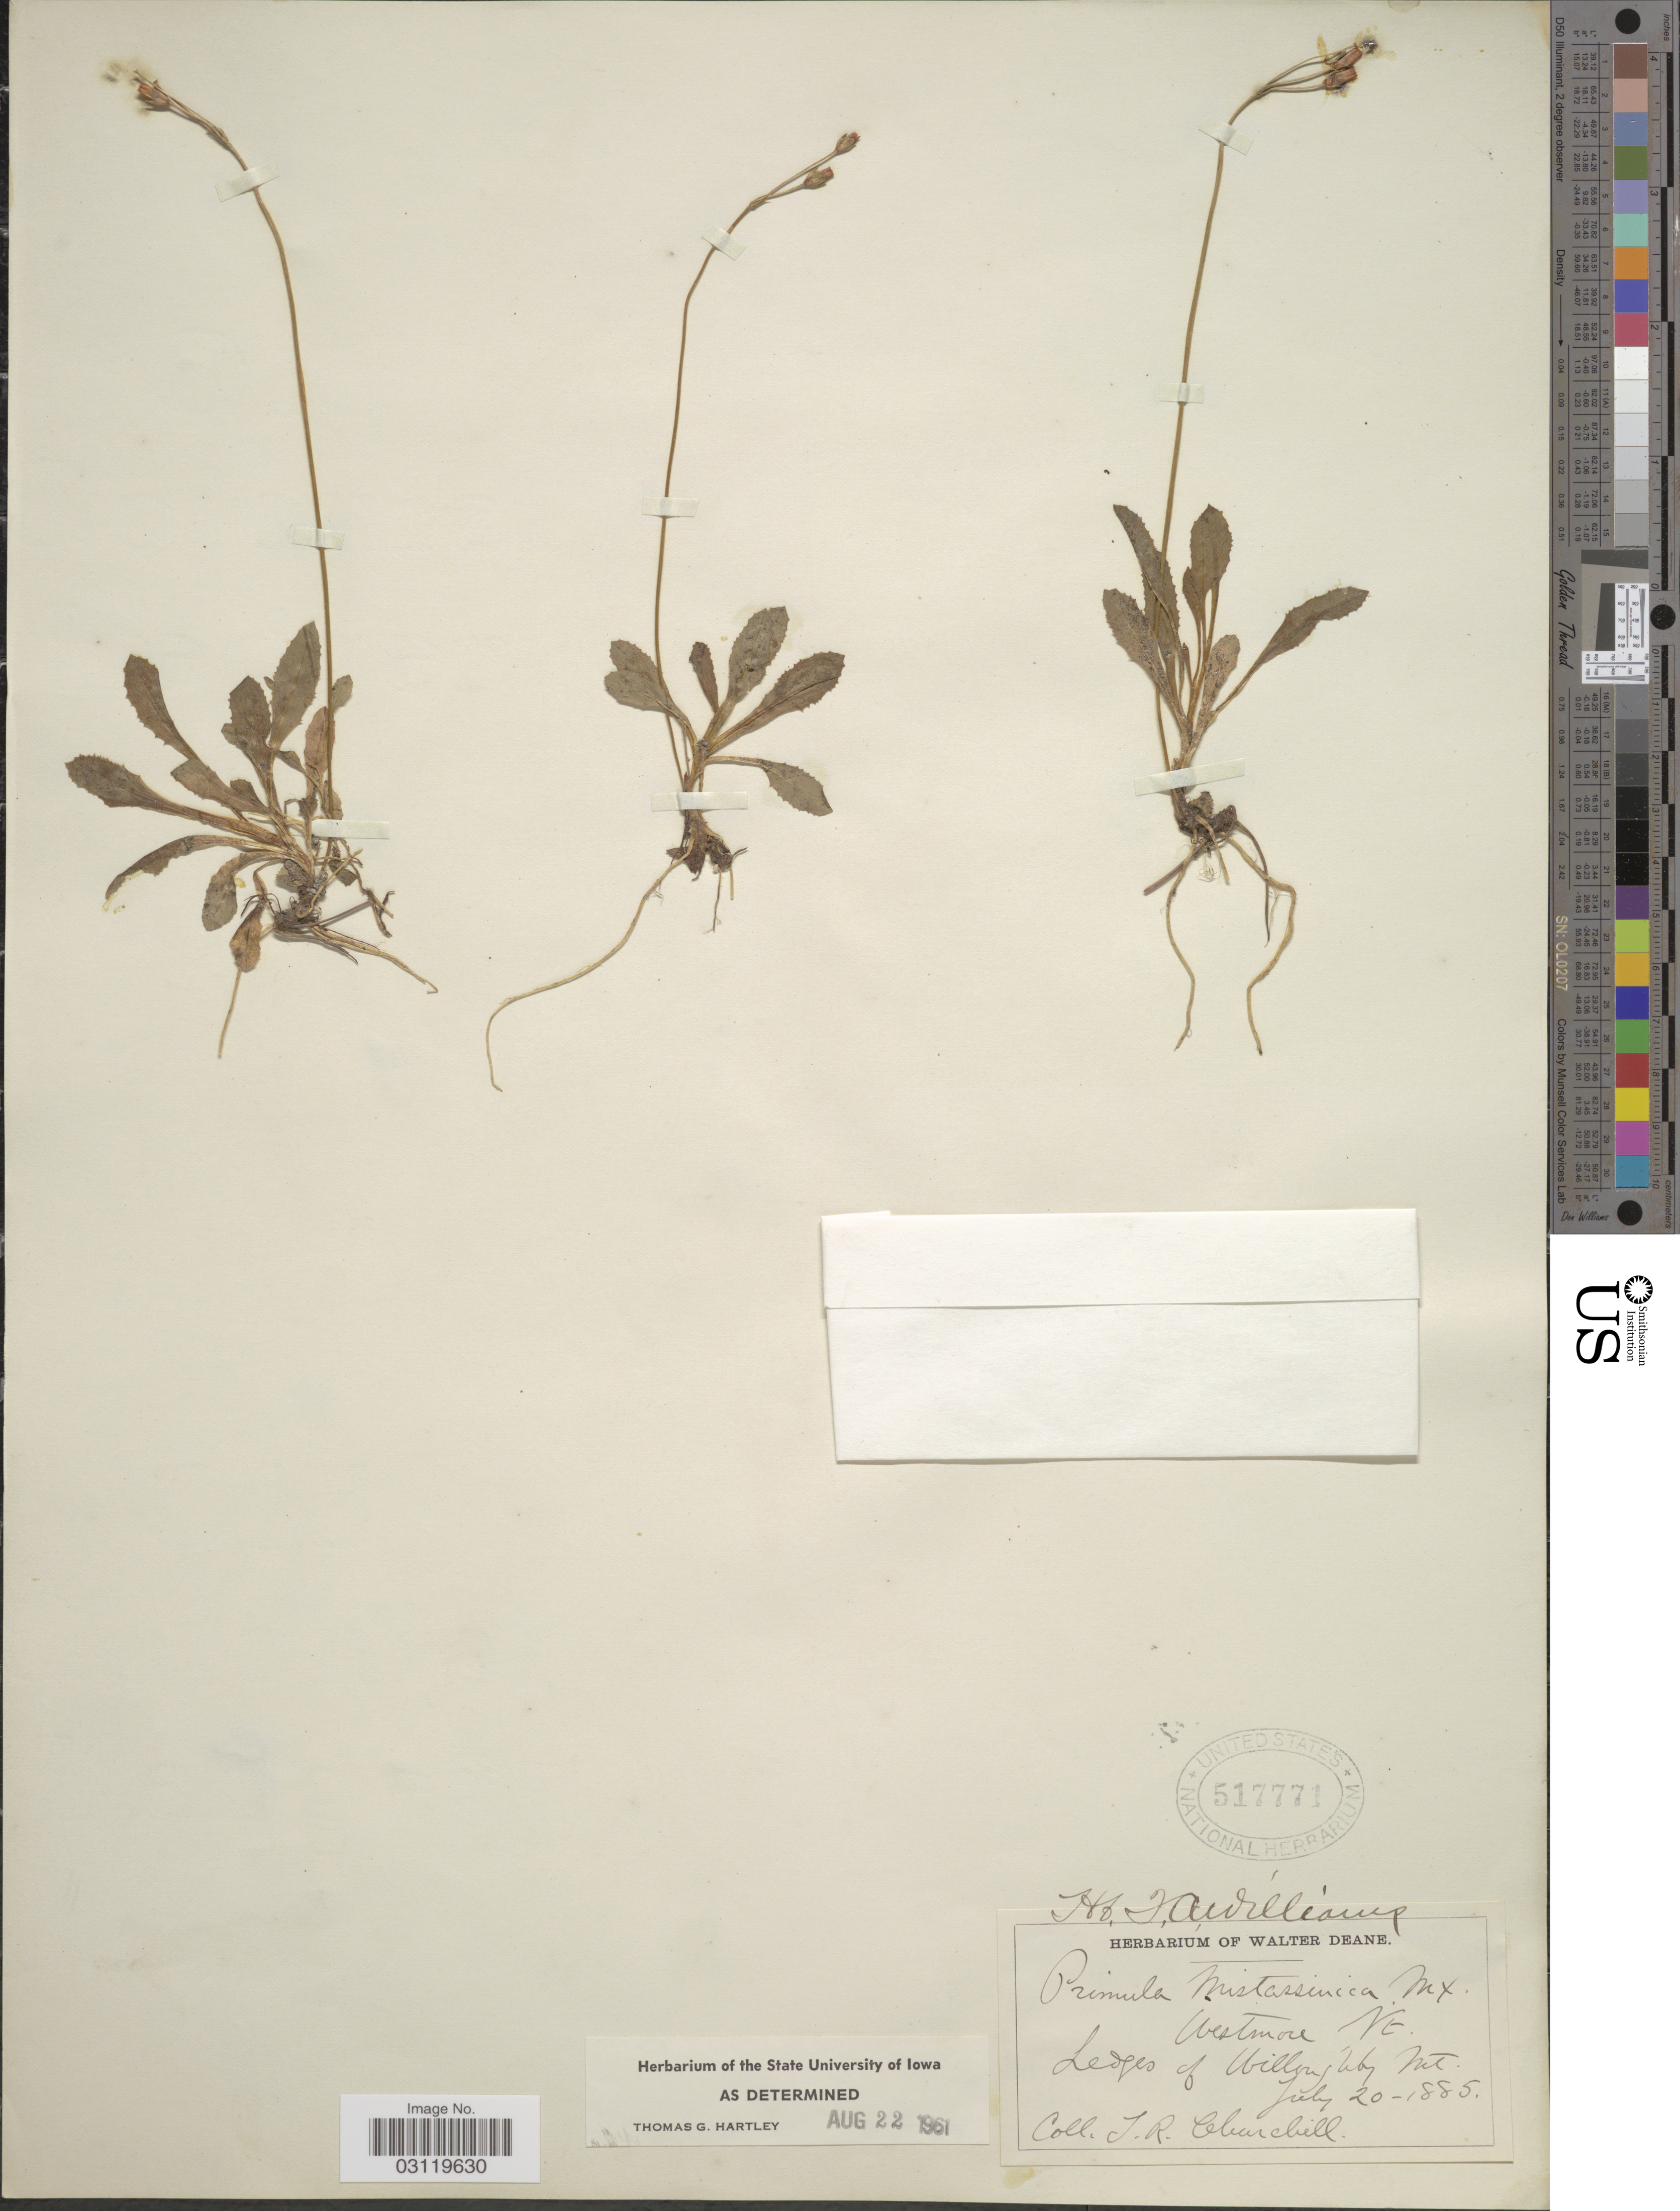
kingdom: Plantae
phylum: Tracheophyta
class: Magnoliopsida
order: Ericales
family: Primulaceae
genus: Primula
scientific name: Primula mistassinica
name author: Michx.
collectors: J. Churchill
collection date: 1885-07-20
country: United States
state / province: Vermont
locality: Westmore, Ledges of Willoughby Mt.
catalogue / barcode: US 517771